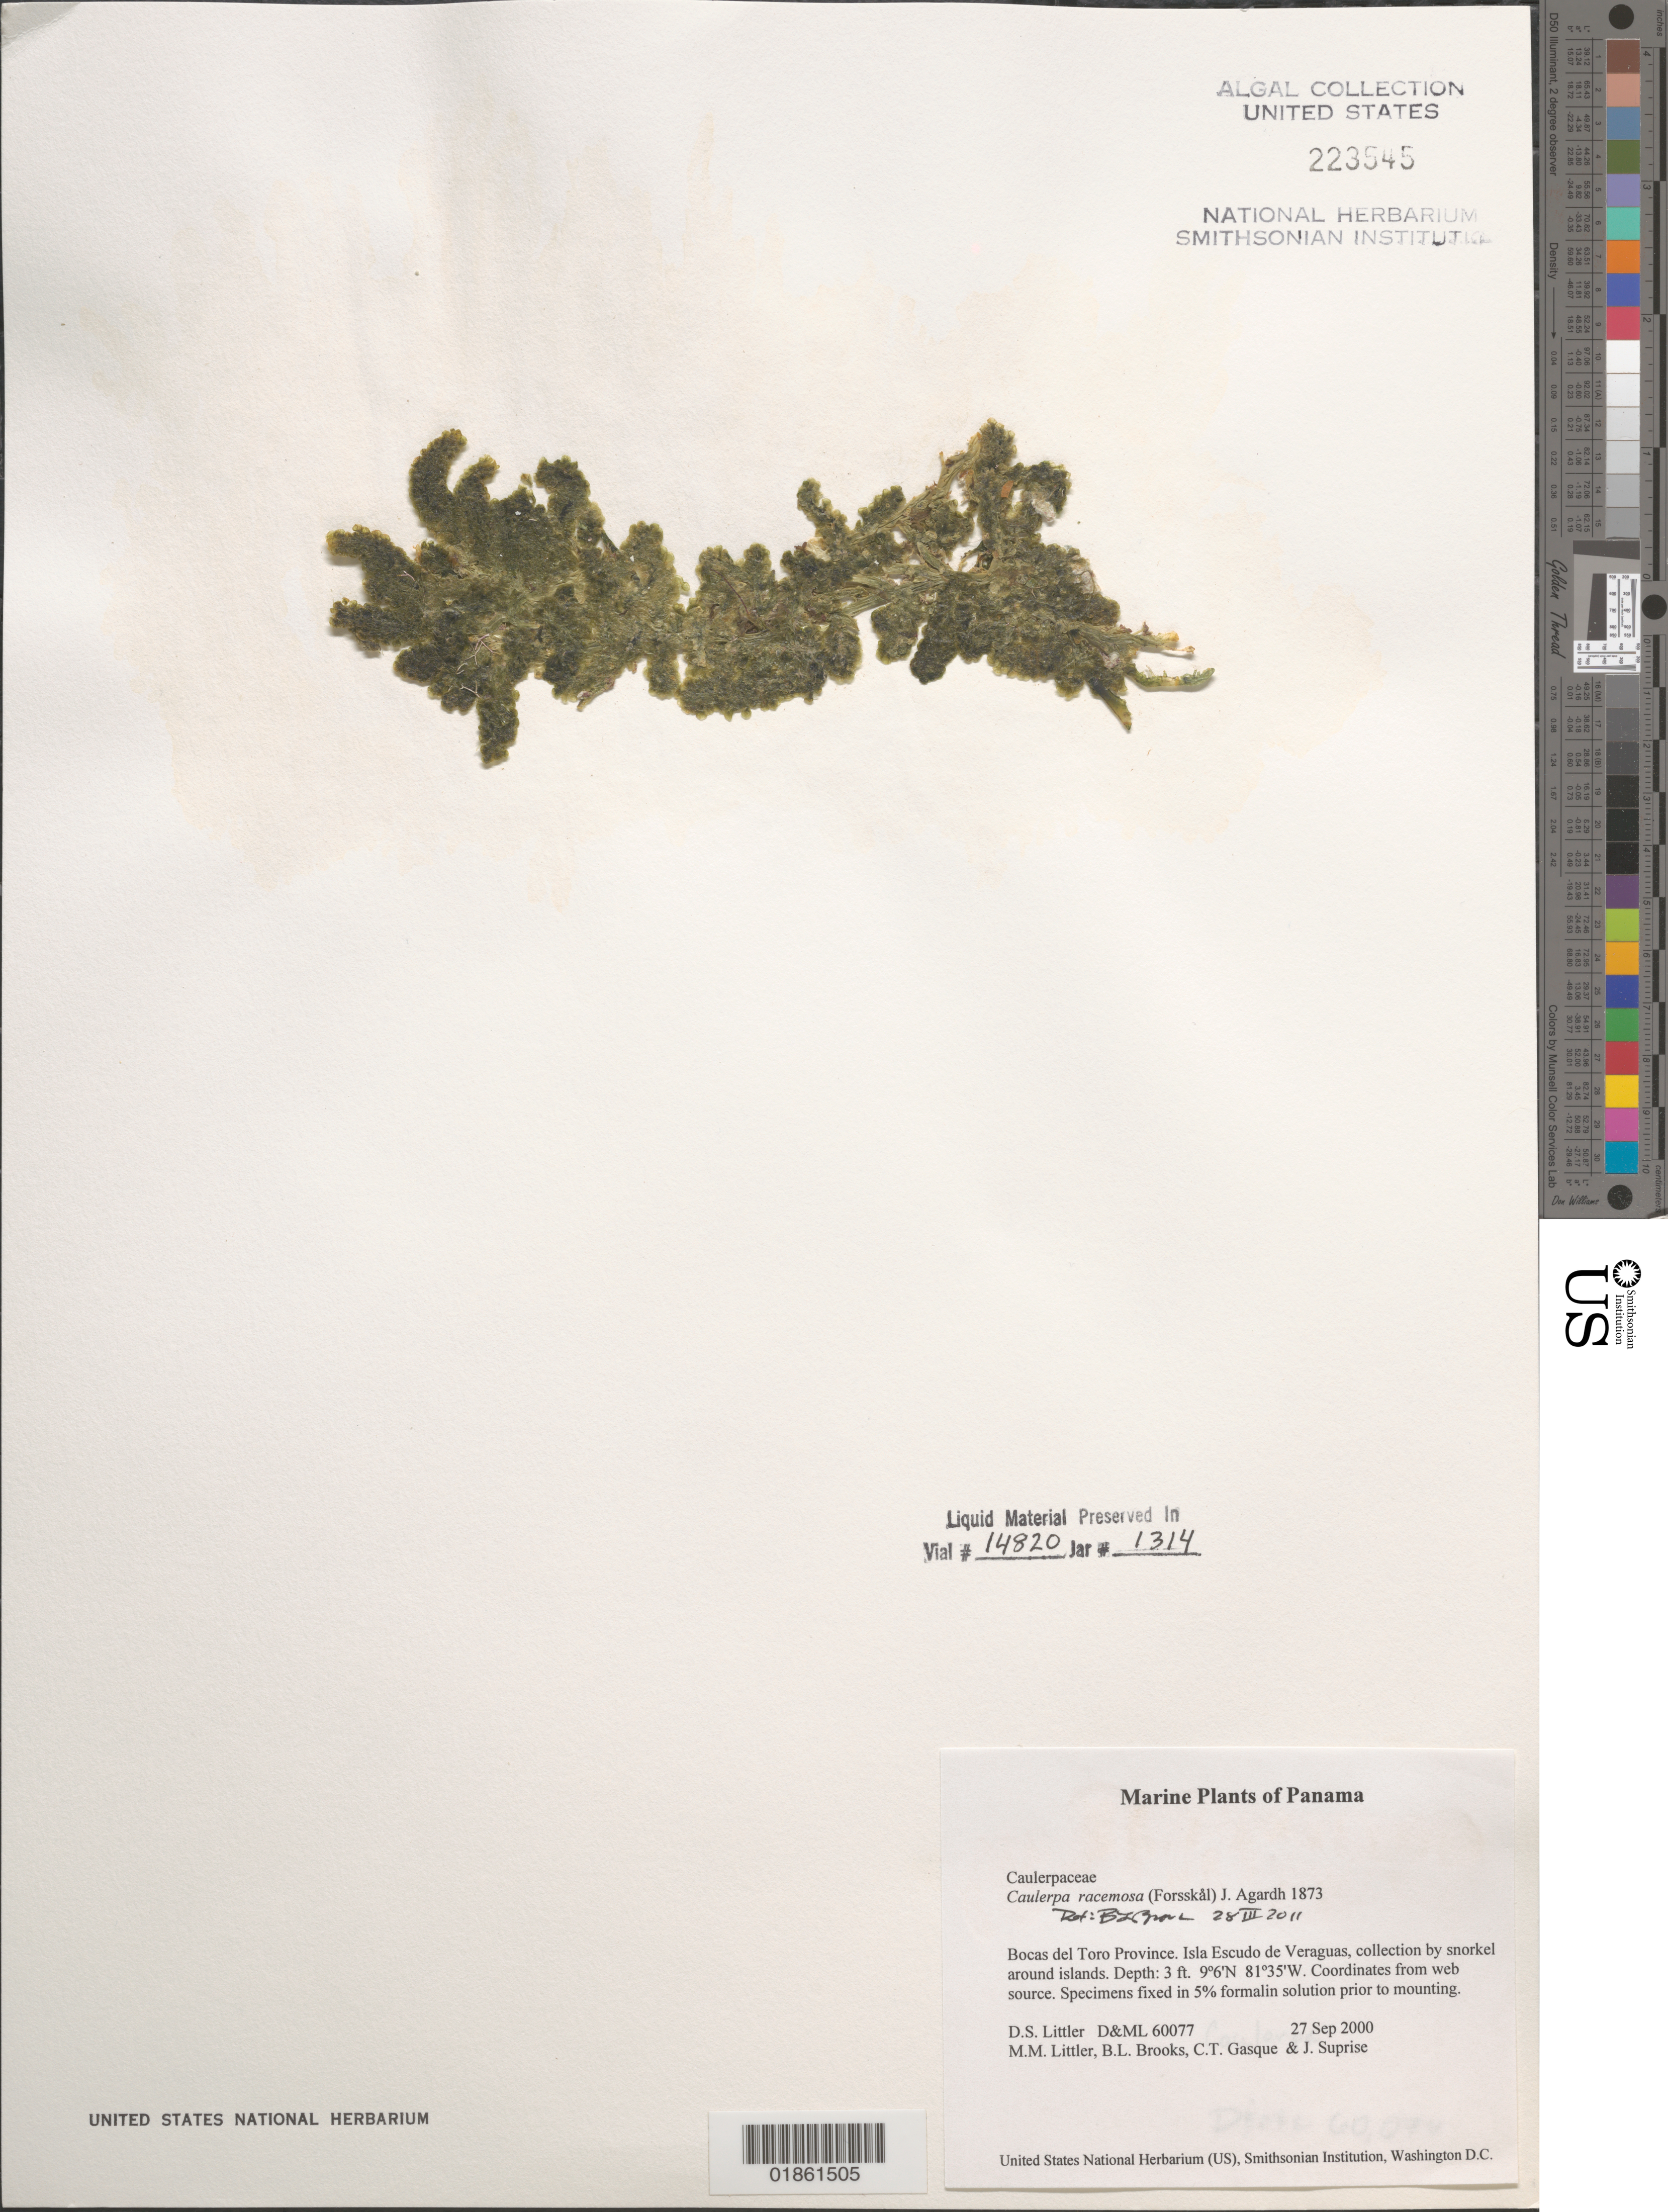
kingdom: Plantae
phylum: Chlorophyta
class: Ulvophyceae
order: Bryopsidales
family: Caulerpaceae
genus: Caulerpa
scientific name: Caulerpa sertularioides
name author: (S.G. Gmel.) M. Howe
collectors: D. S. Littler, M. M. Littler & C. Gasque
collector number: D&ML 60077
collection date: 2000-09-27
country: Panama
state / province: Ngöbe-Buglé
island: Escudo de Veraguas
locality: Isla Escudo de Veraguas. E side.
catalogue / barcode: US 223545